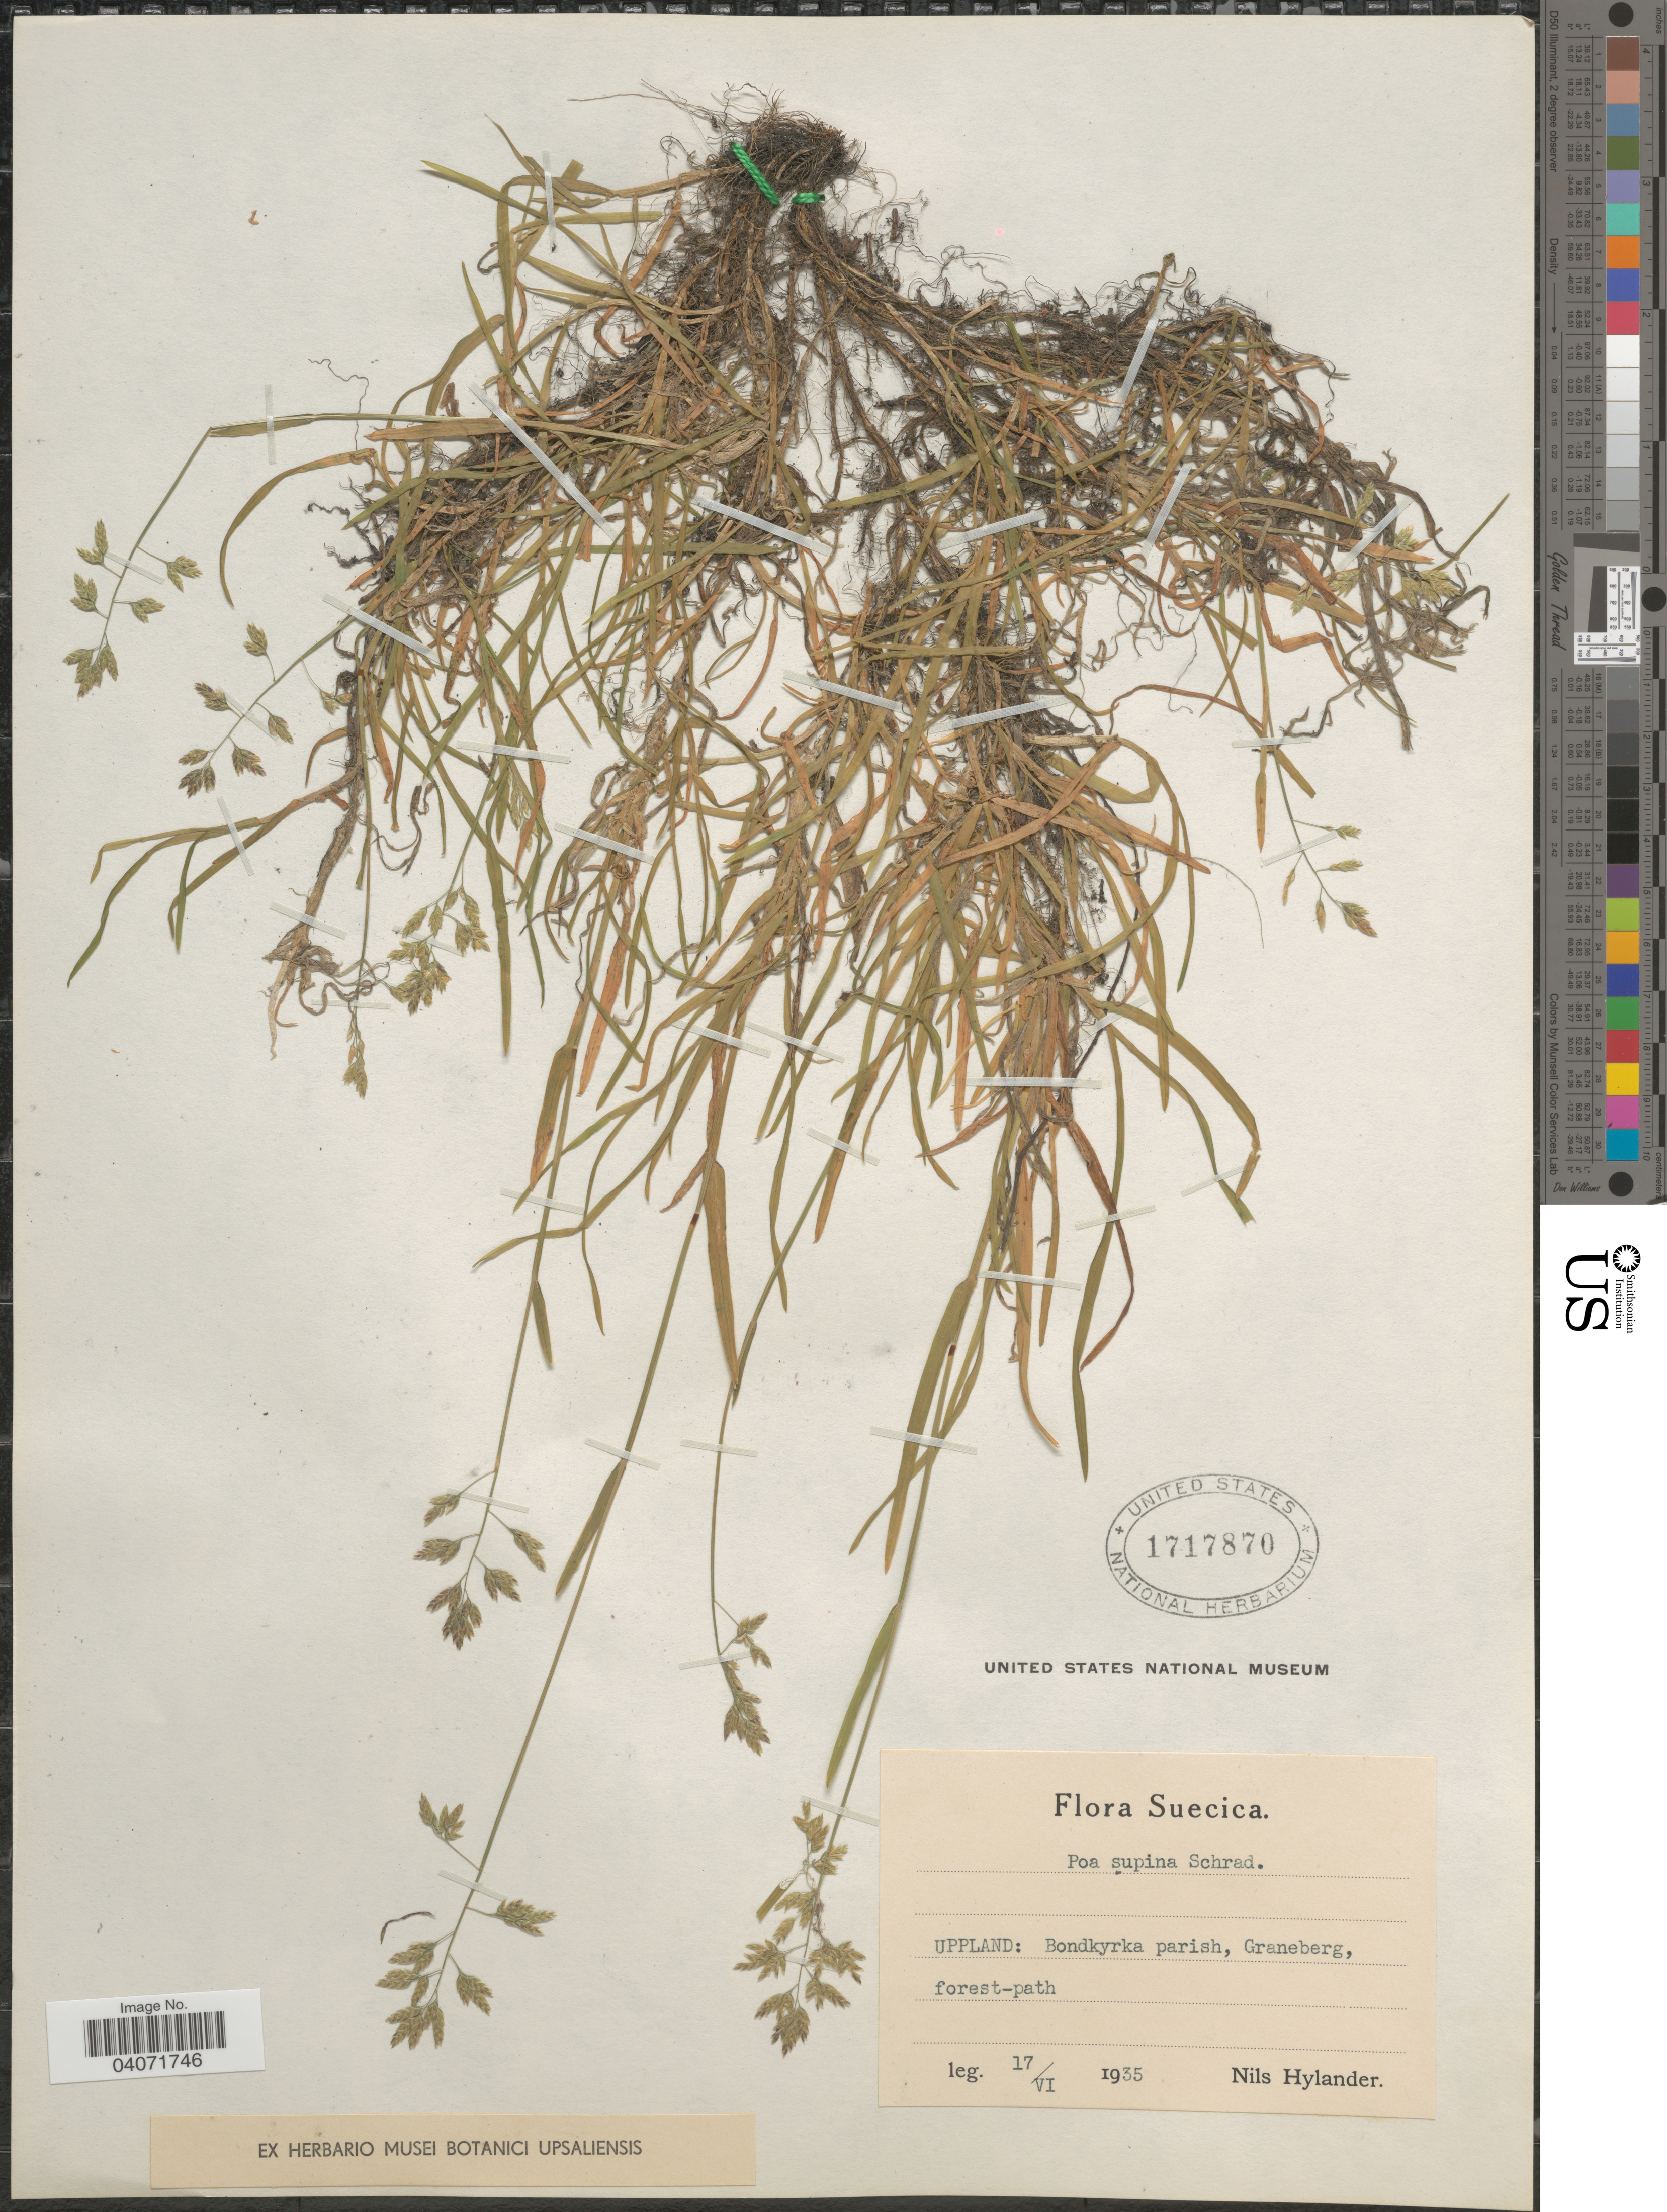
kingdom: Plantae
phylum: Tracheophyta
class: Liliopsida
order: Poales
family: Poaceae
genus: Poa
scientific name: Poa supina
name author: Schrad.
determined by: Soreng, Robert J., Research Associate (BOT), Smithsonian Institution - National Museum of Natural History (UNITED STATES)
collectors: N. Hylander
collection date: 1935-06-17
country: Sweden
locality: Suecica. Uppland: Bondkyrka parish, Graneberg.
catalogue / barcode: US 1717870